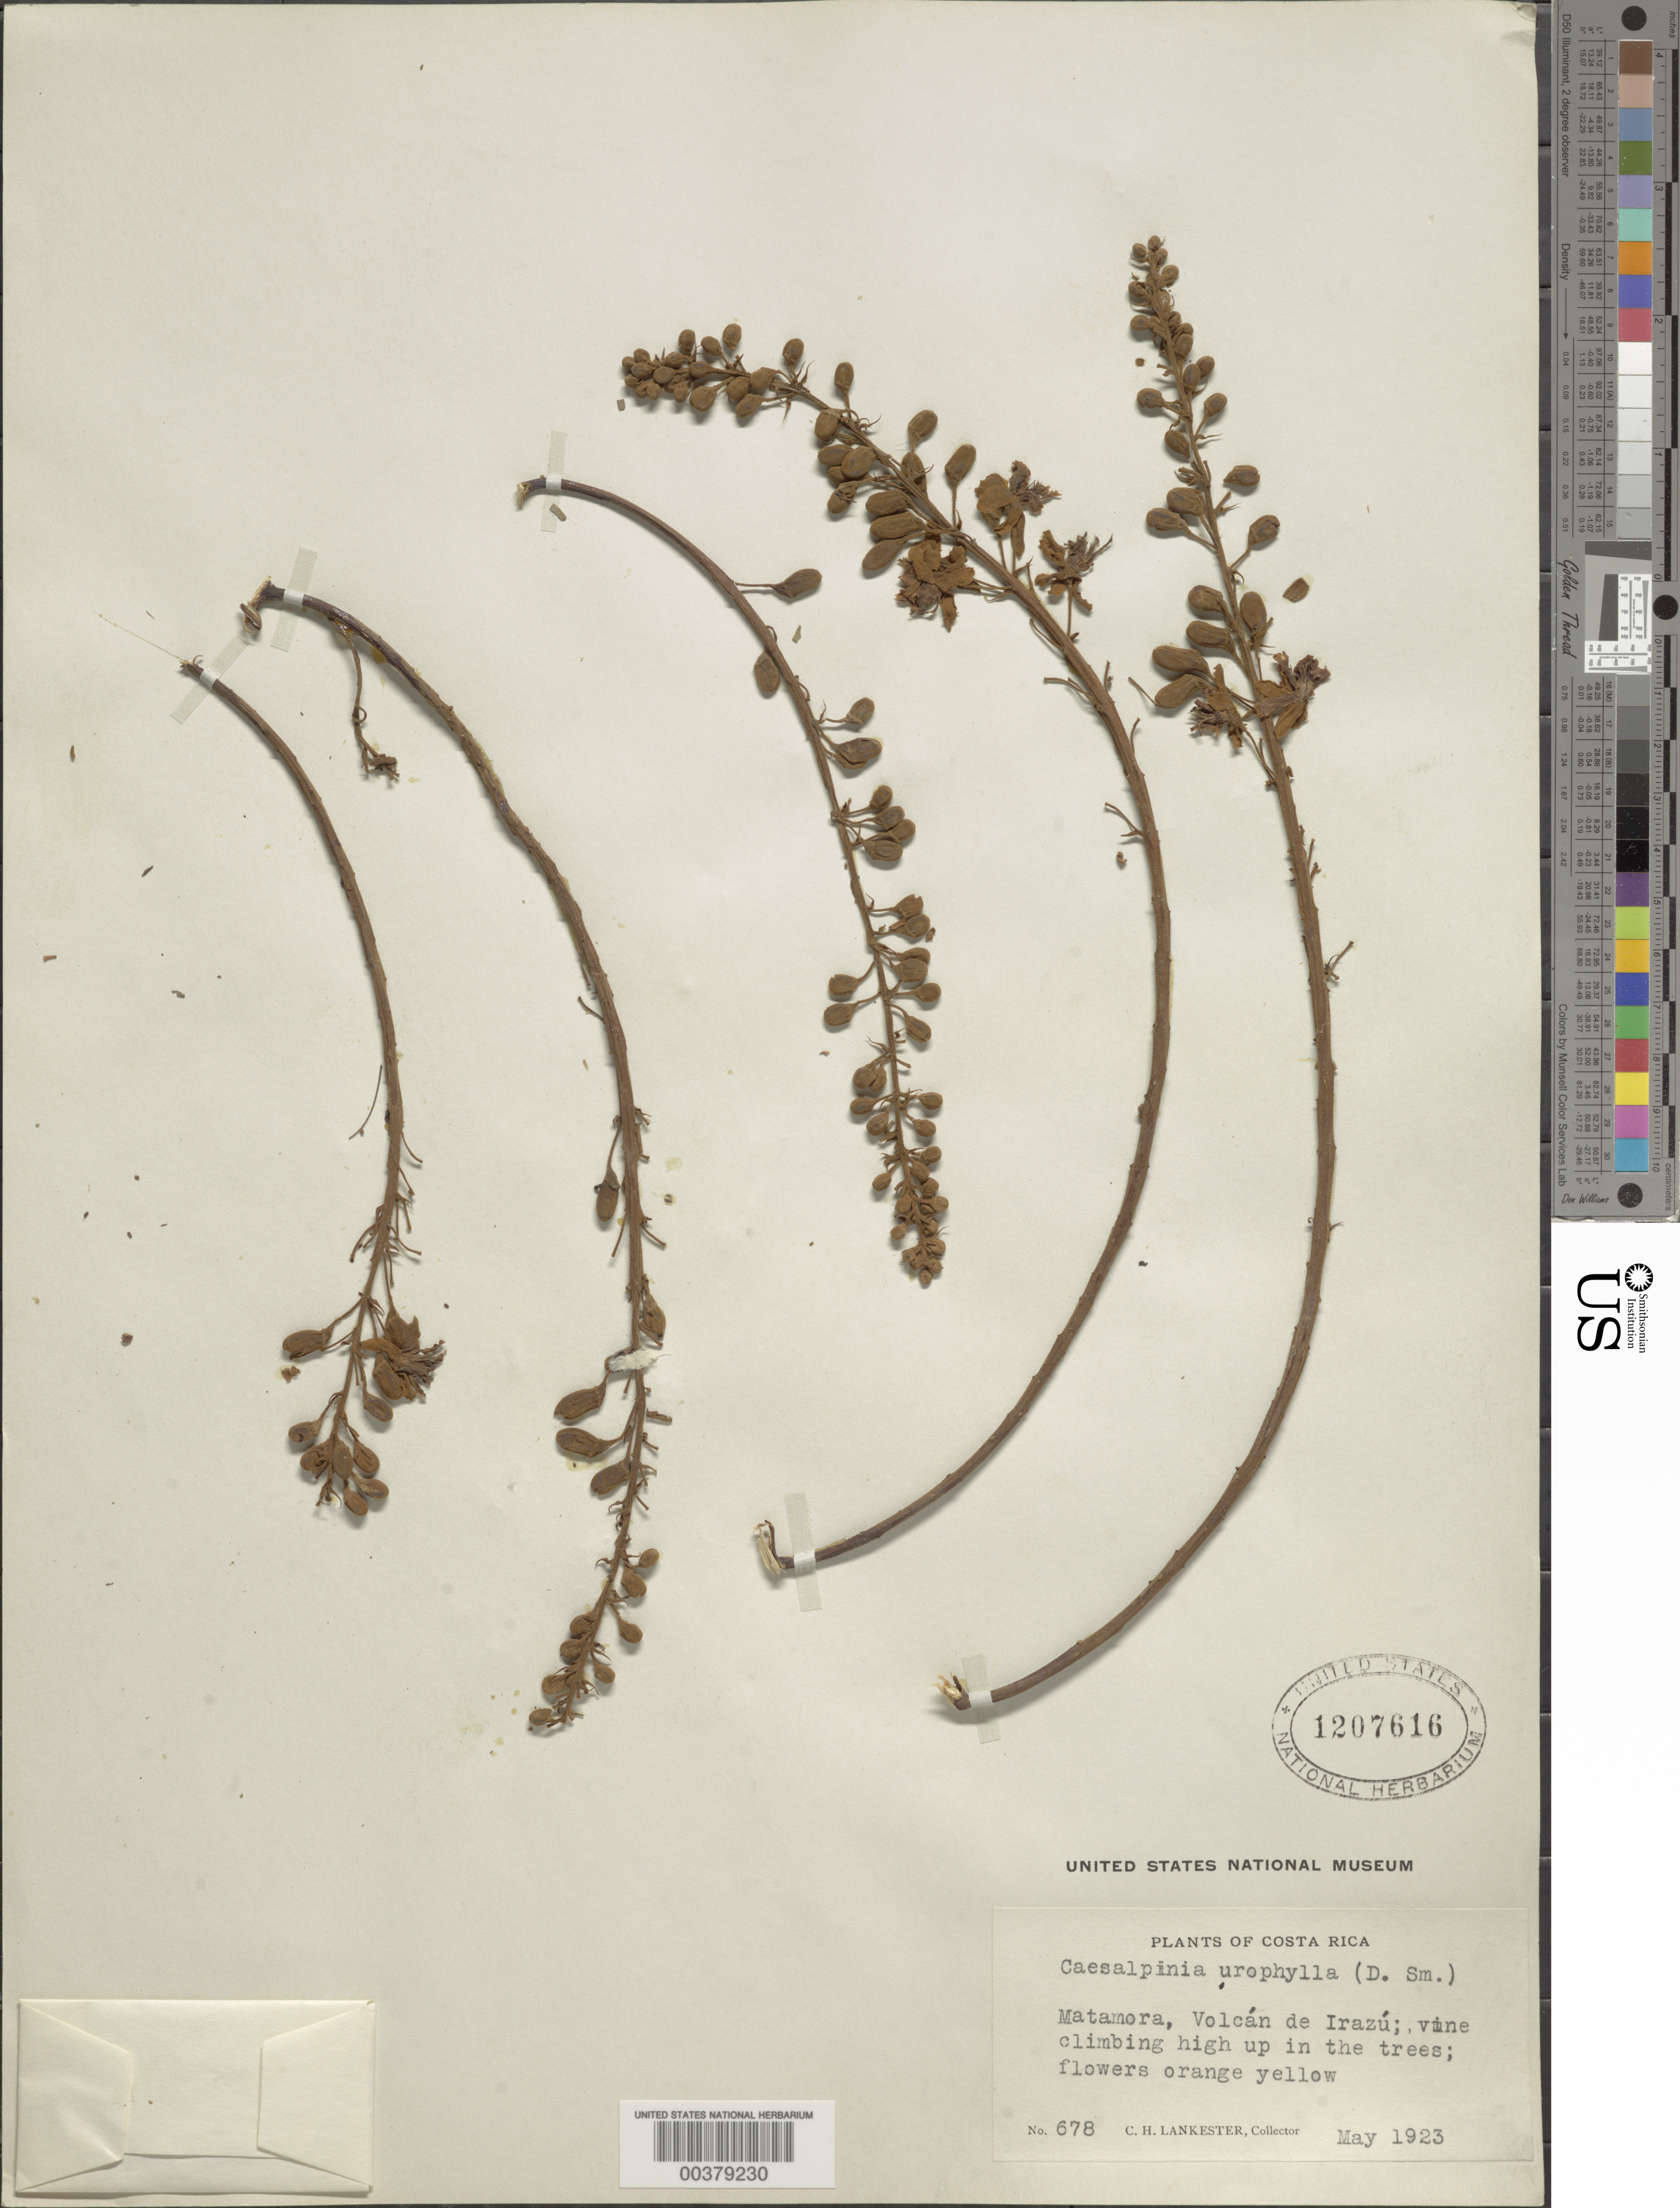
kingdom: Plantae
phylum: Tracheophyta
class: Magnoliopsida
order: Fabales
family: Fabaceae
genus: Guilandina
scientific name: Guilandina urophylla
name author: (Donn. Sm.) Britton & Rose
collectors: C. H. Lankester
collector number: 678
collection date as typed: May 1923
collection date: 1923-05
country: Costa Rica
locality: Matamora, Volcan de Irazu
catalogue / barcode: US 1207616